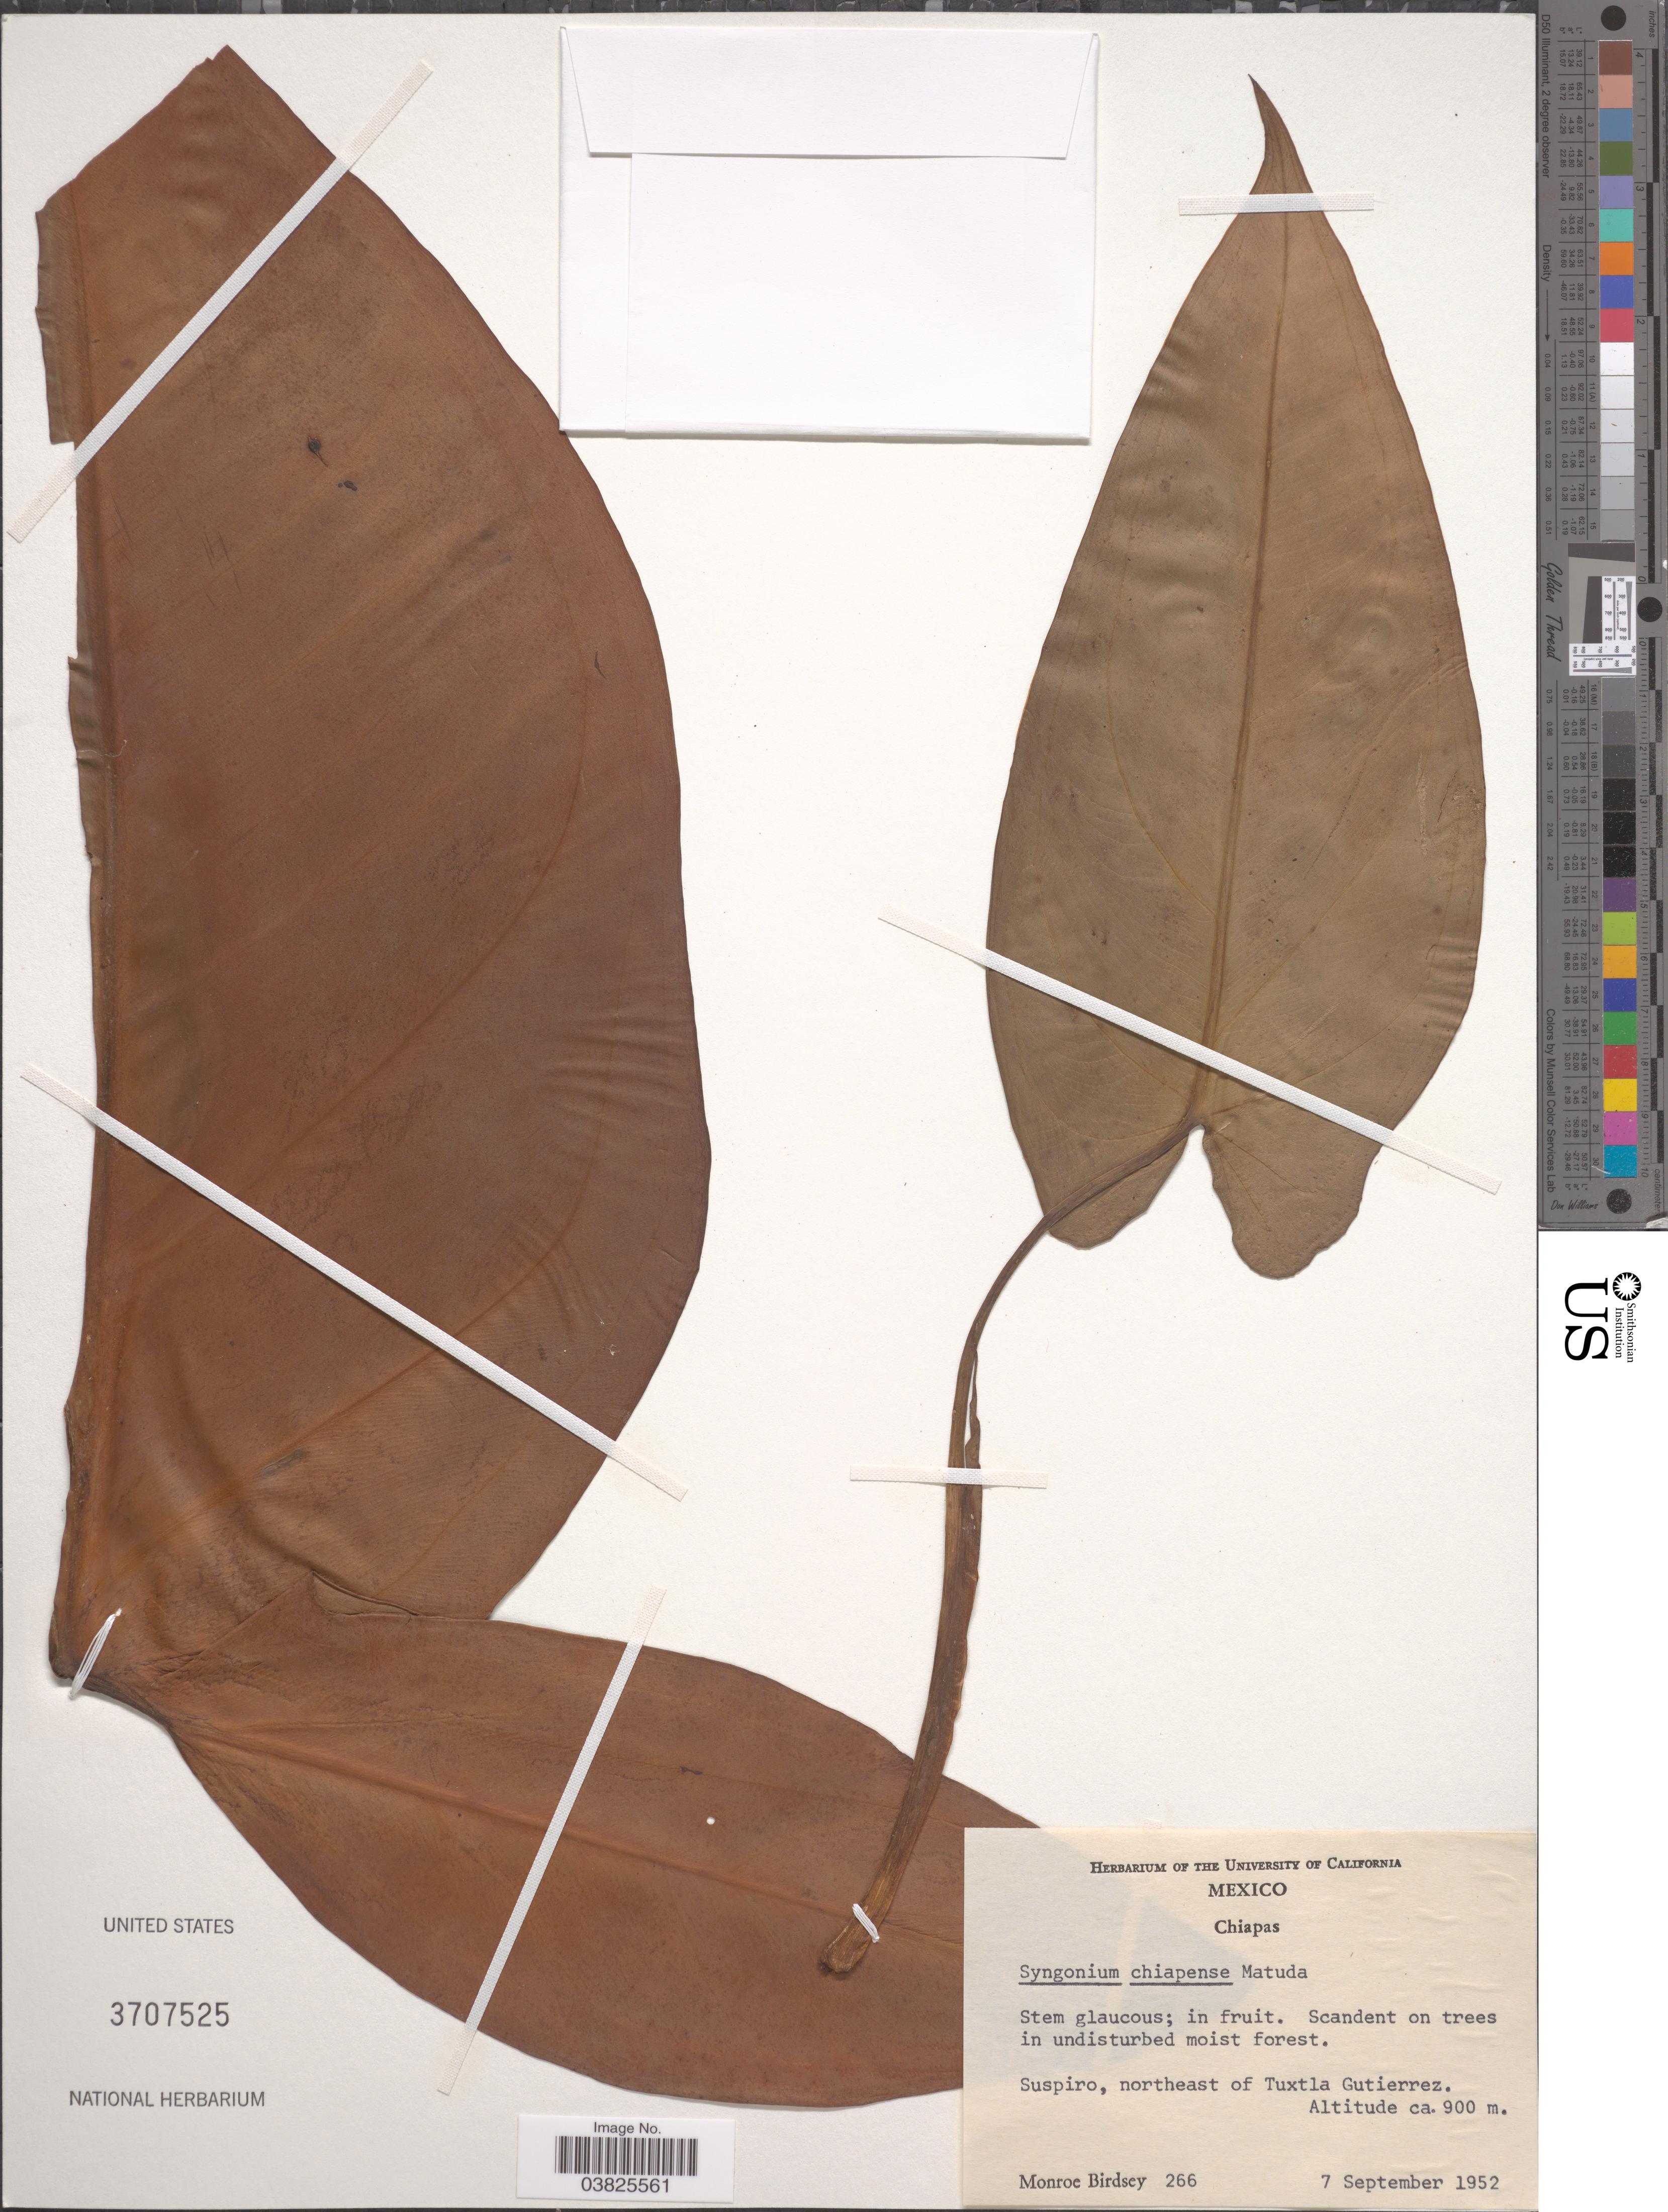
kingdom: Plantae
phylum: Tracheophyta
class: Liliopsida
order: Alismatales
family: Araceae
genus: Syngonium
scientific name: Syngonium chiapense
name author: Matuda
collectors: M. Birdsey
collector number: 266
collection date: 1952-09-07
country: Mexico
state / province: Chiapas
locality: Suspiro, northeast of Tuxtla Gutierrez.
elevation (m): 900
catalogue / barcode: US 3707525